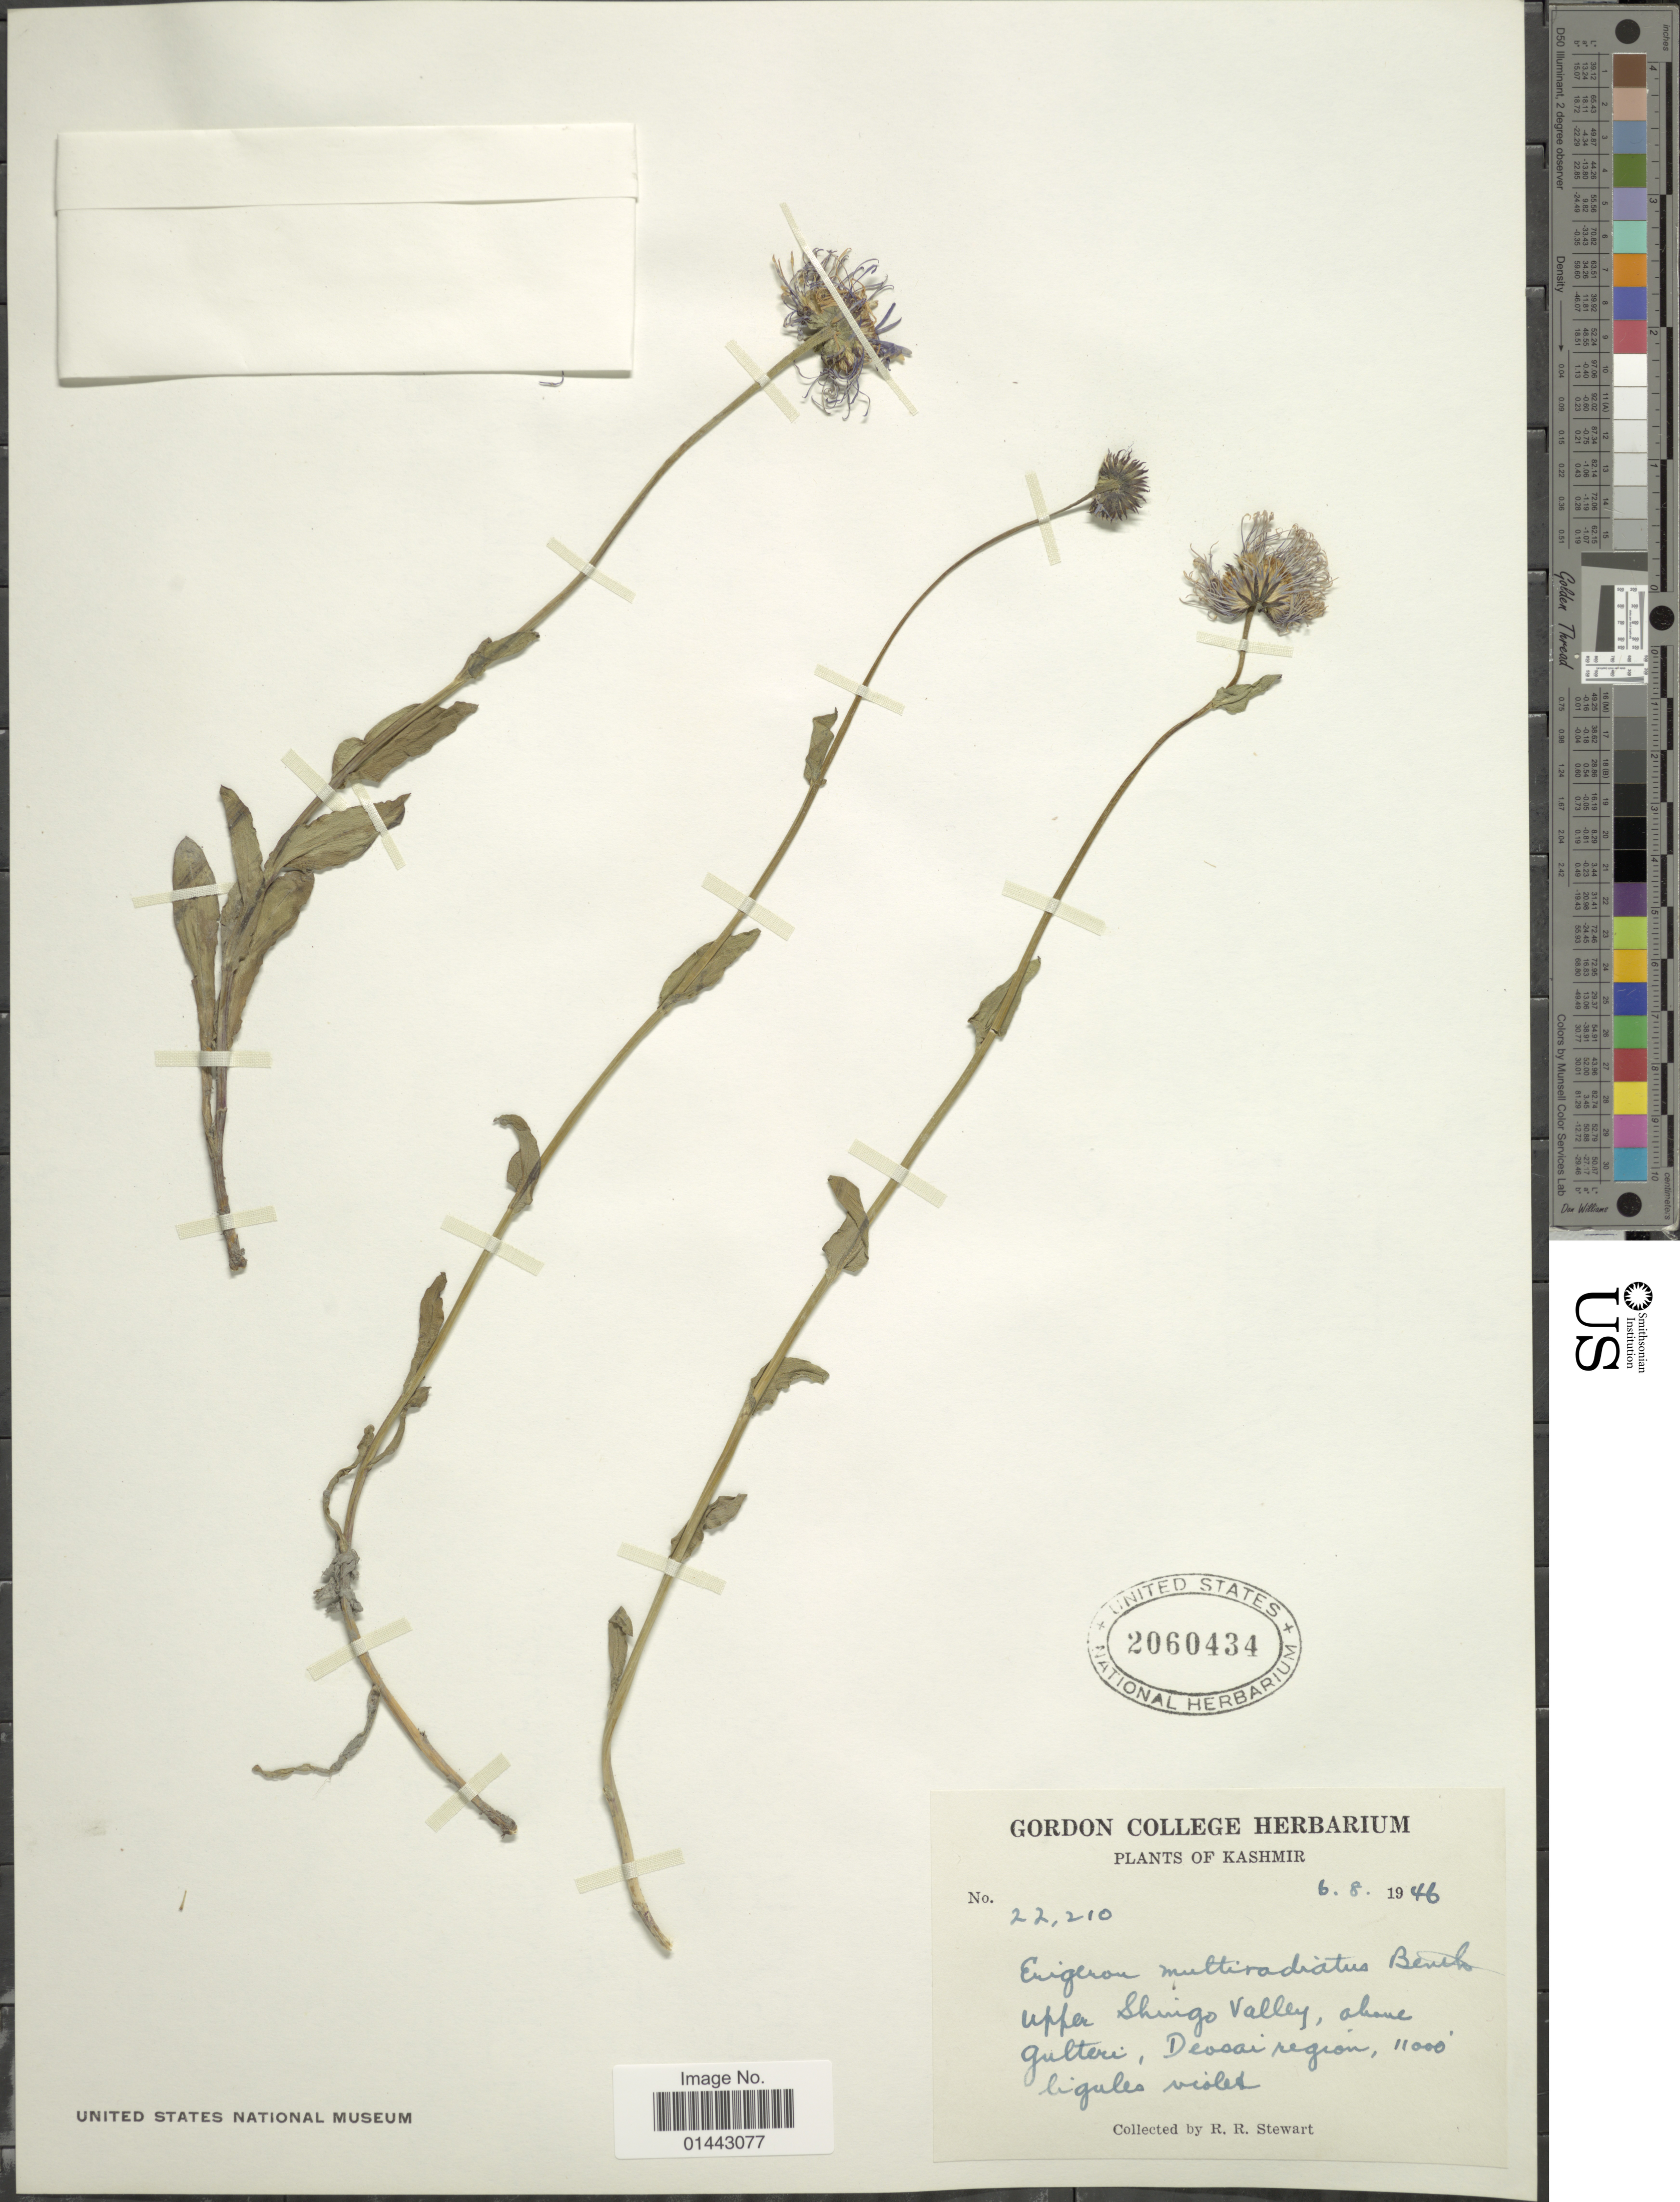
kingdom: Plantae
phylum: Tracheophyta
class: Magnoliopsida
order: Asterales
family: Asteraceae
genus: Erigeron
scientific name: Erigeron multiradiatus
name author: (Lindl. ex DC.) Benth. ex C.B. Clarke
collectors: R. R. Stewart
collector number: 22210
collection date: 1946-08-06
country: India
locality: Kashmir, Upper Shingo Valley, above Gulteri, Deosai region.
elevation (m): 3353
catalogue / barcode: US 2060434